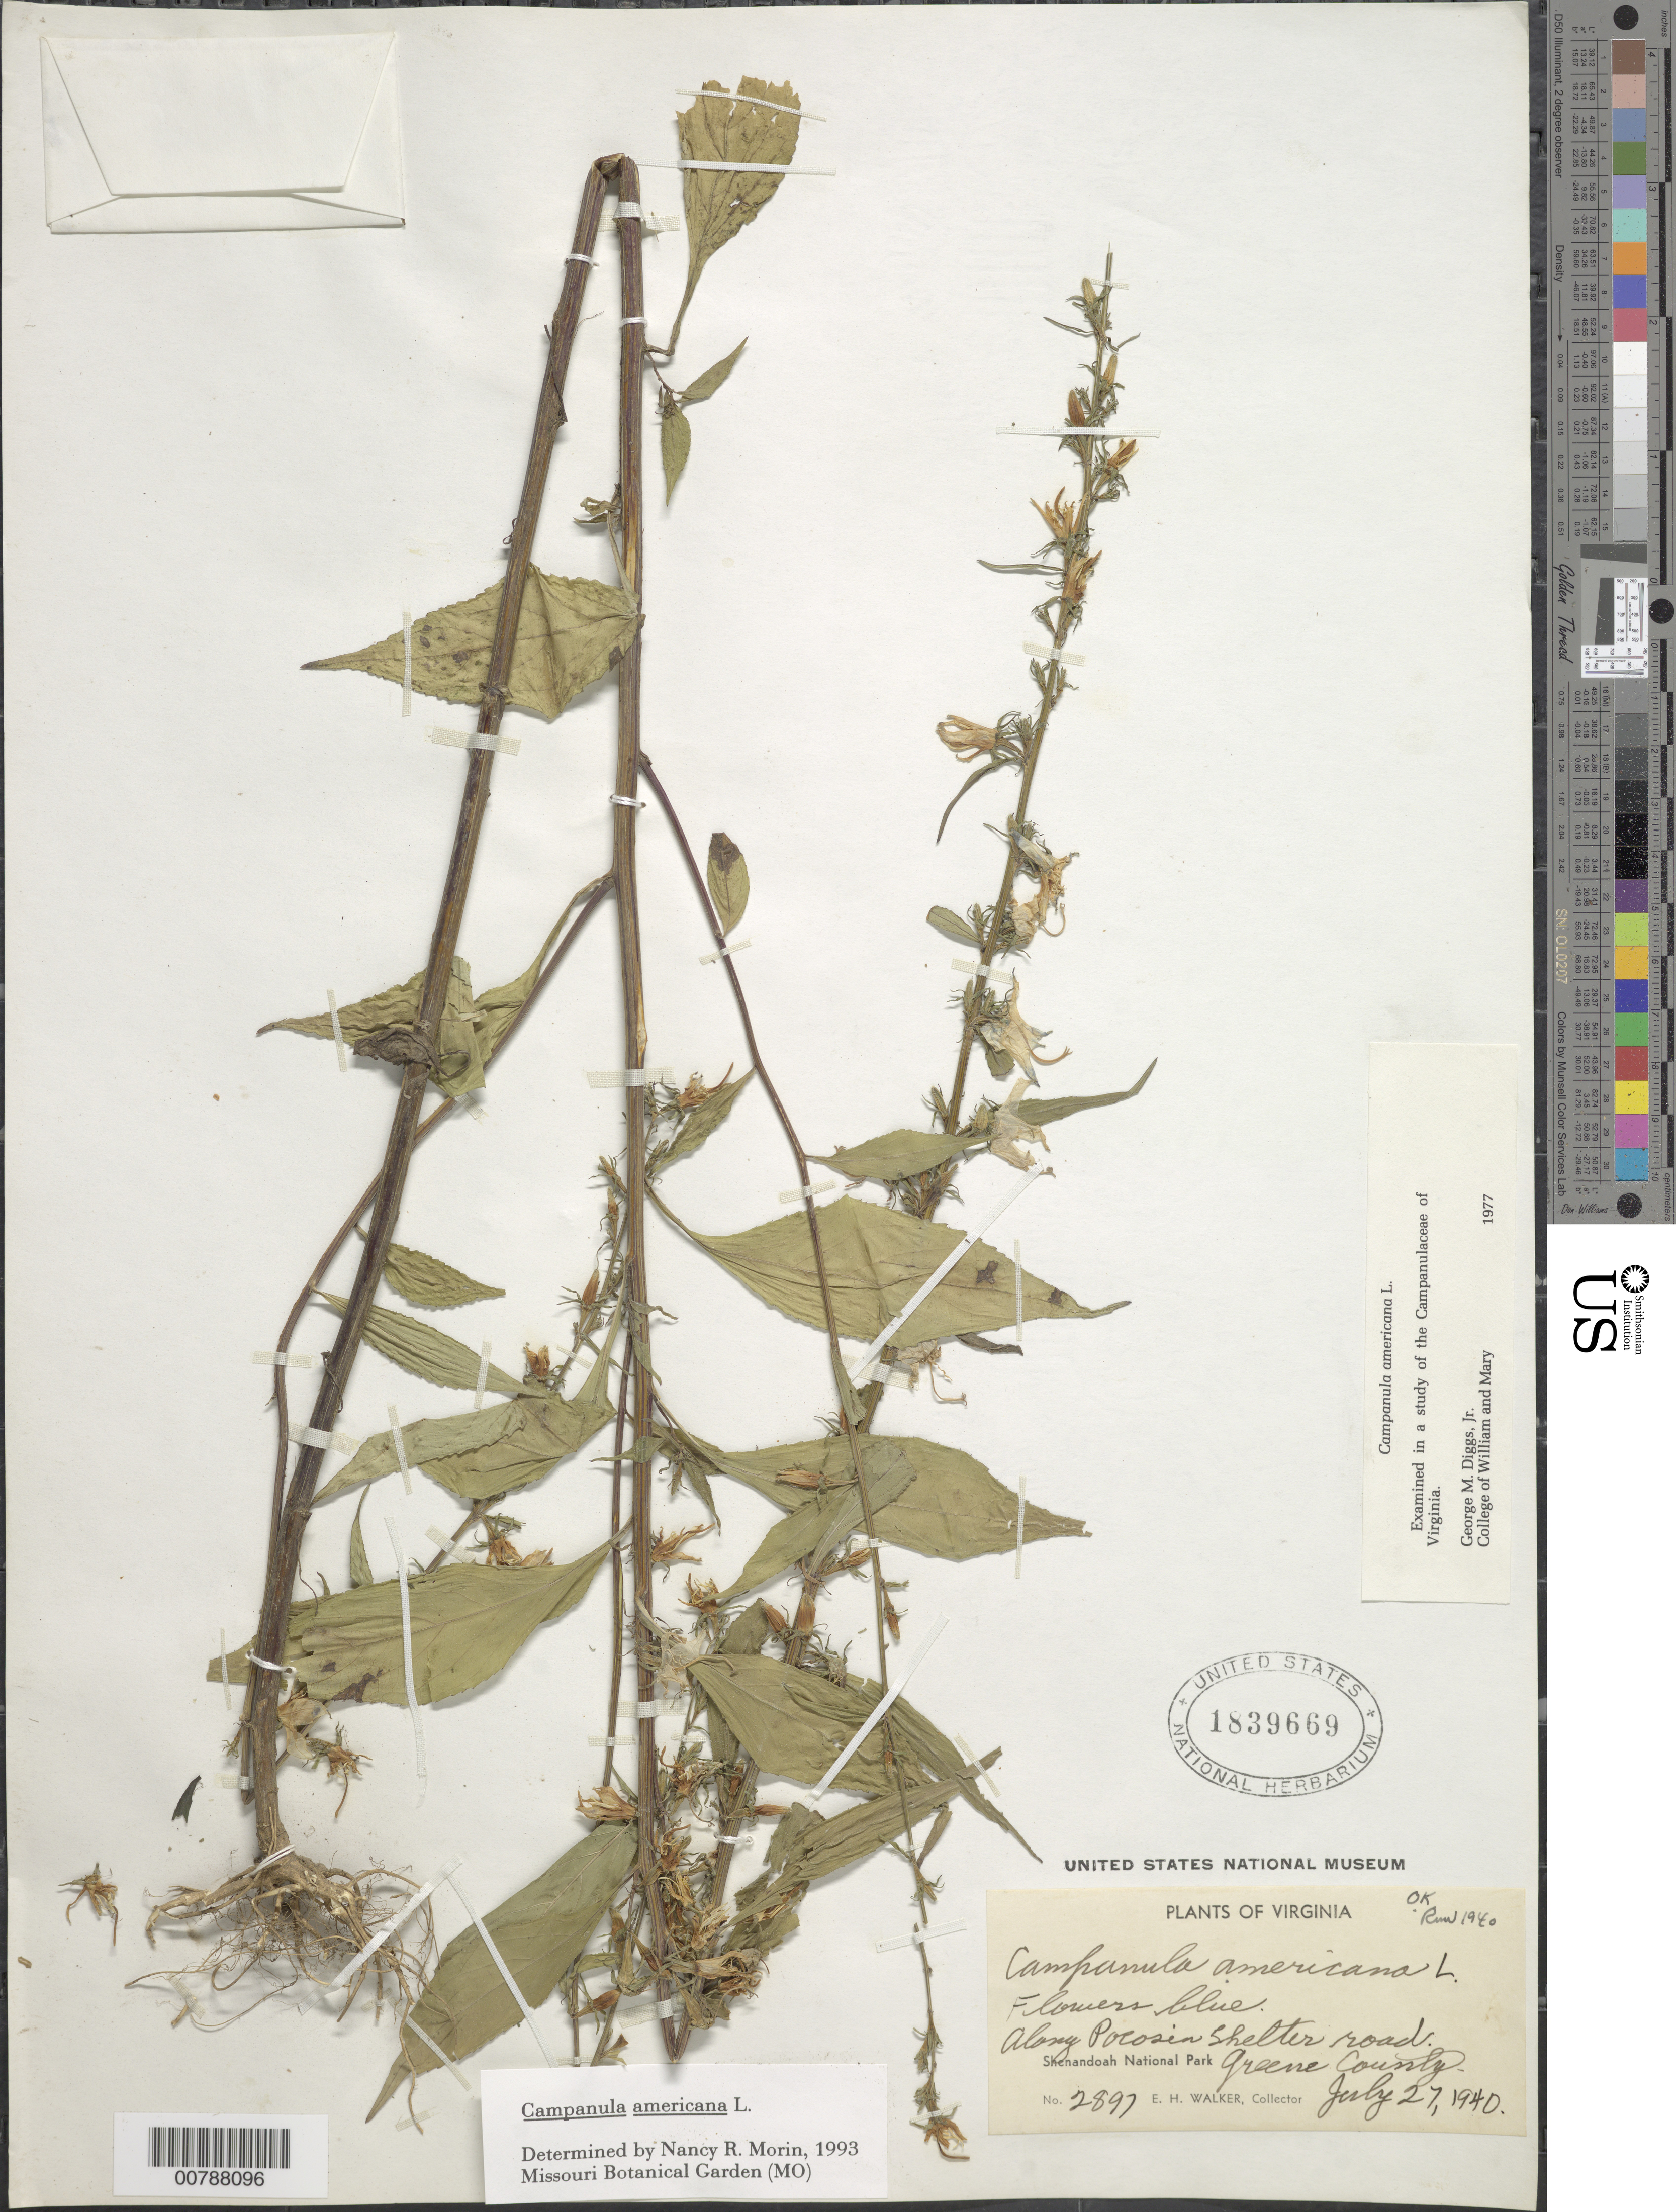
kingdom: Plantae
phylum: Tracheophyta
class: Magnoliopsida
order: Asterales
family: Campanulaceae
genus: Campanula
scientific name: Campanula americana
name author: L.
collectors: E. H. Walker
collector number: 2897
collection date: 1940-07-27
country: United States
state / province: Virginia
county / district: Greene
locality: Along Pocosin Shelter road, Shenandoah National Park.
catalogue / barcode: US 1839669